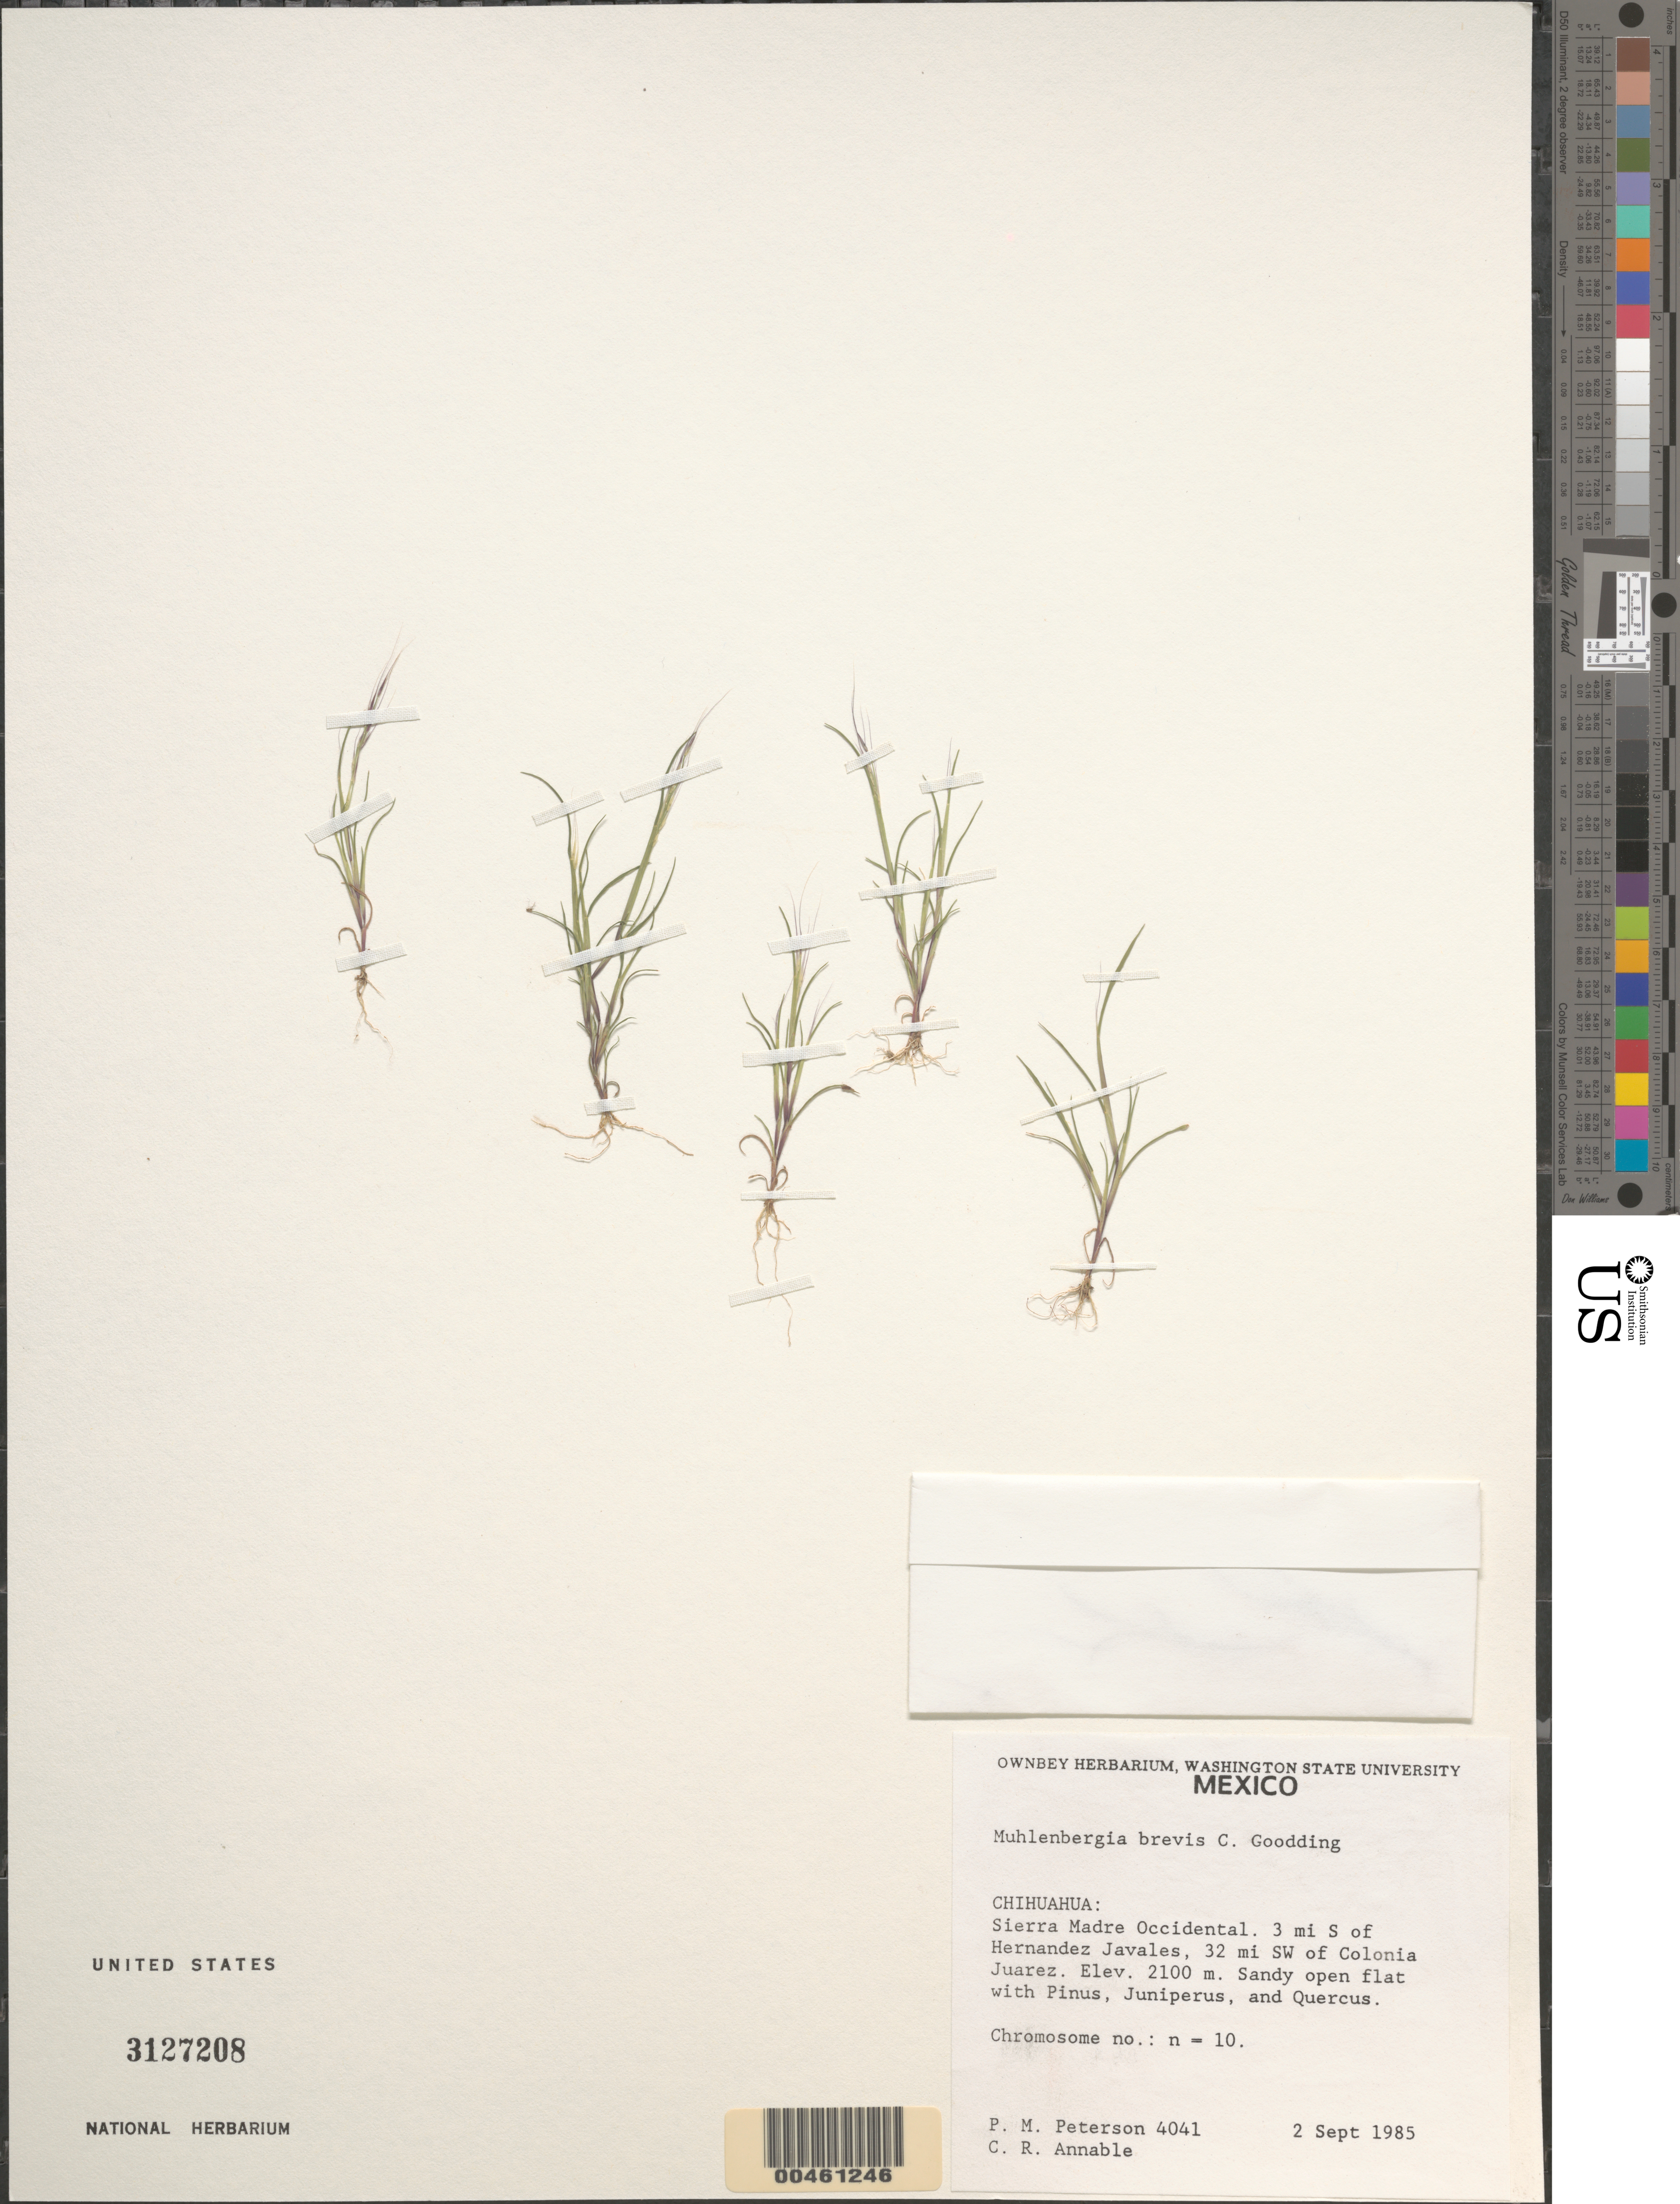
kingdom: Plantae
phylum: Tracheophyta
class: Liliopsida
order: Poales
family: Poaceae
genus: Muhlenbergia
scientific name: Muhlenbergia brevis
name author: C.O. Goodd.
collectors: P. M. Peterson & C. R. Annable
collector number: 04041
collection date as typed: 02 Sep 1985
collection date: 1985-09-02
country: Mexico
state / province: Chihuahua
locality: Sierra Madre Occidental, 3.0 miles south of Hernandez Javales, 32 miles southwest of Colonia Juarez.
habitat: Sandy open flat, associated with Pinus, Juniperus + Quercus. Muhlenbergia minutissima and M. sinuosa also present.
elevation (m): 2100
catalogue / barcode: US 3127208